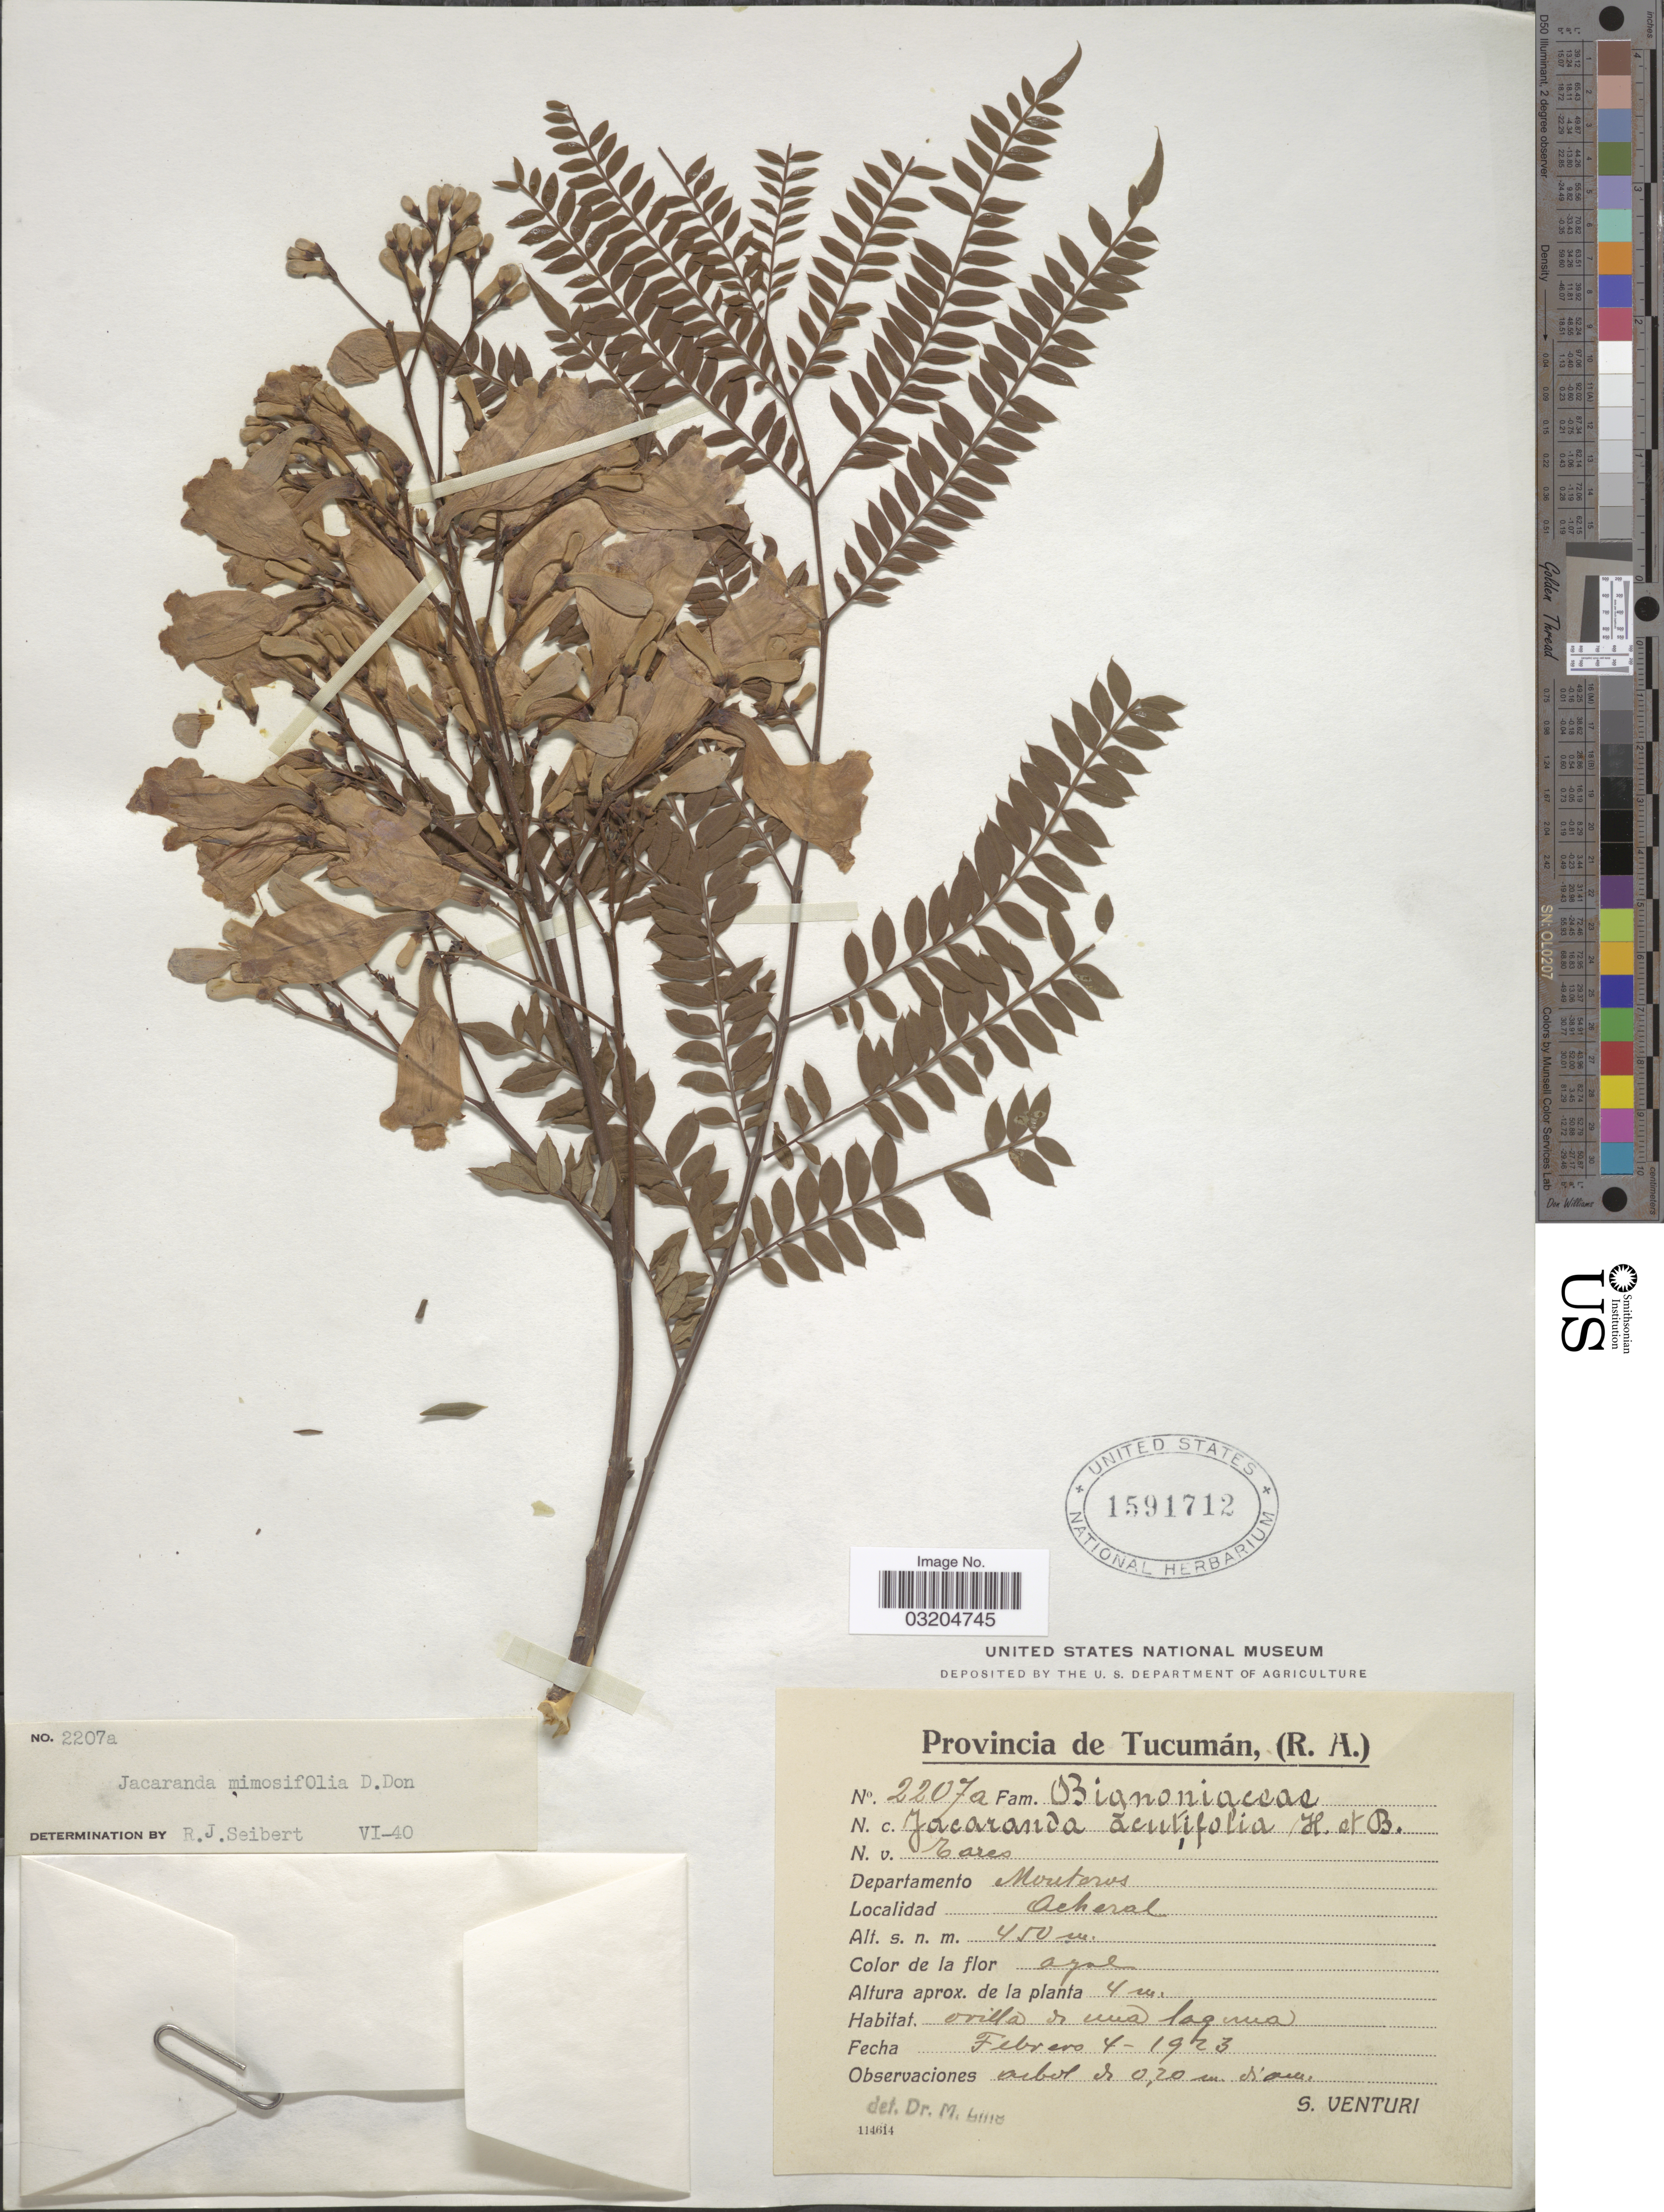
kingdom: Plantae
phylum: Tracheophyta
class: Magnoliopsida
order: Lamiales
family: Bignoniaceae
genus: Jacaranda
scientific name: Jacaranda mimosifolia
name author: D. Don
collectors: S. Venturi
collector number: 2207a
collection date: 1923-02-04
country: Argentina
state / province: Tucuman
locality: Departamento Monteros, Acheral.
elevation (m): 450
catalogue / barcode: US 1591712